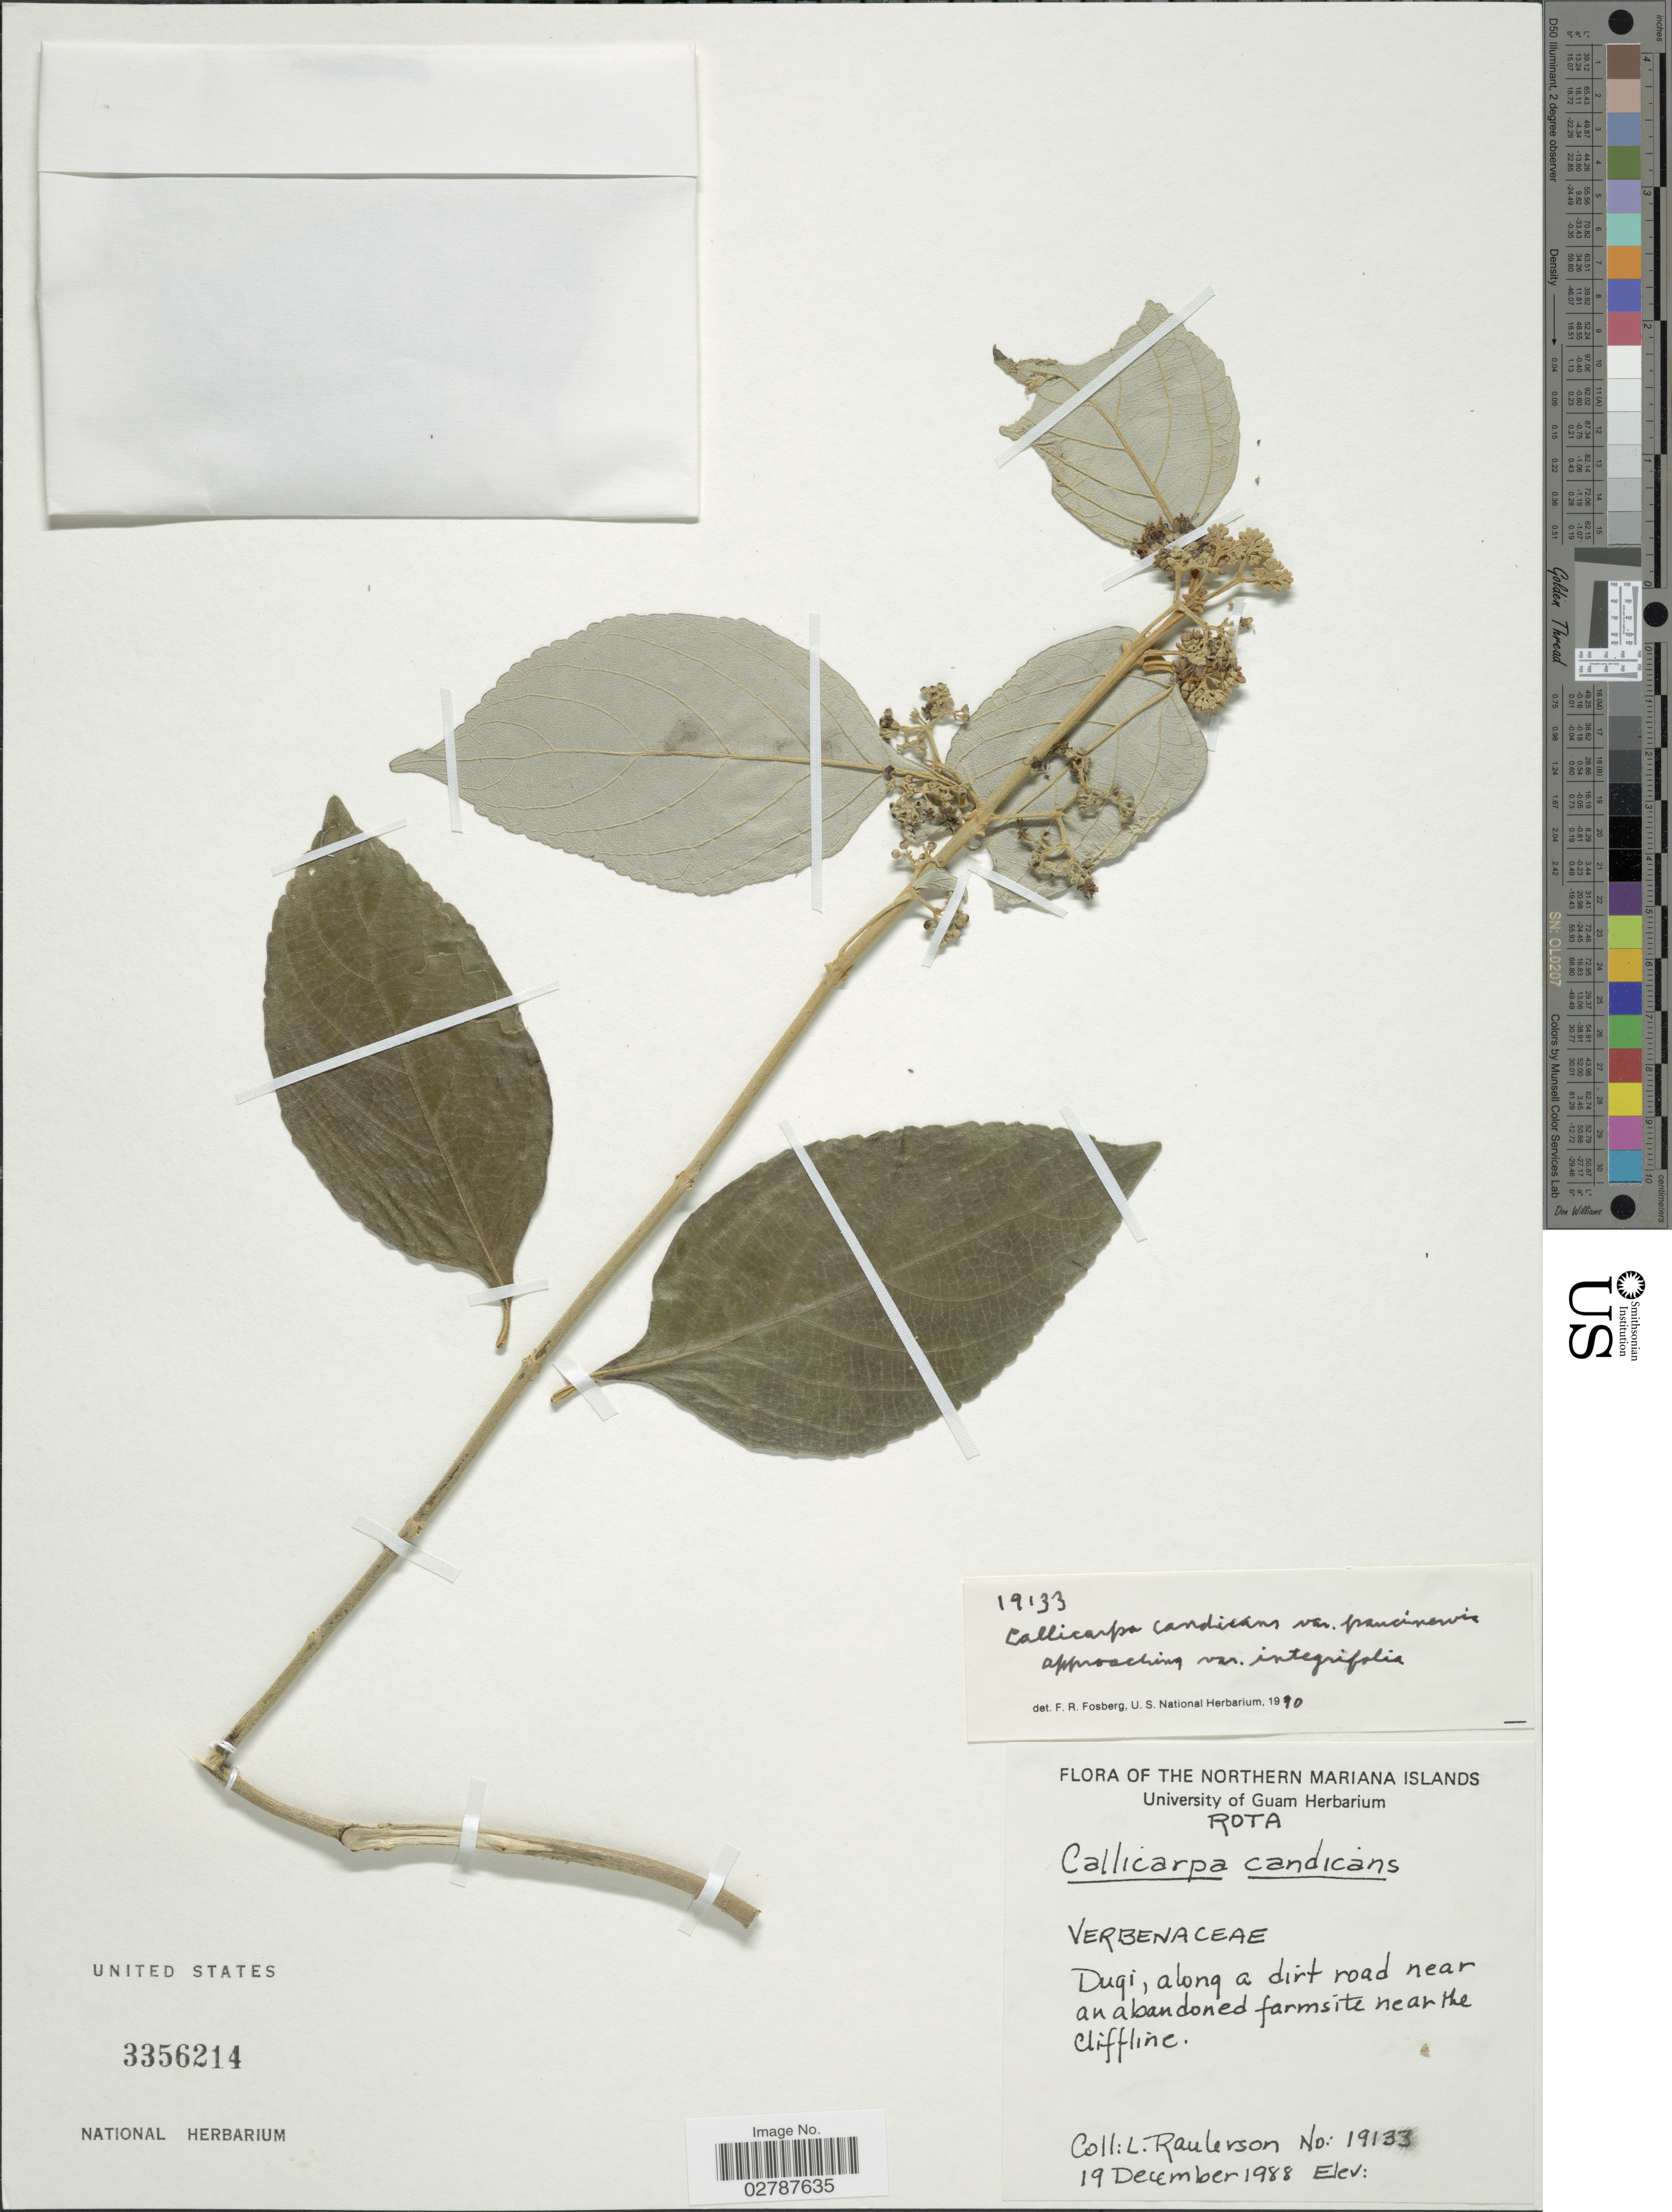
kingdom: Plantae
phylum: Tracheophyta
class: Magnoliopsida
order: Lamiales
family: Lamiaceae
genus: Callicarpa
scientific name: Callicarpa candicans var. paucinervia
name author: (Merr.) Fosberg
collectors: L. Raulerson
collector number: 19133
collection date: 1988-12-19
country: Northern Mariana Islands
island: Rota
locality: Dugi, along a dirt road near an abandoned farmsite near the cliffline.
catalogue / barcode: US 3356214